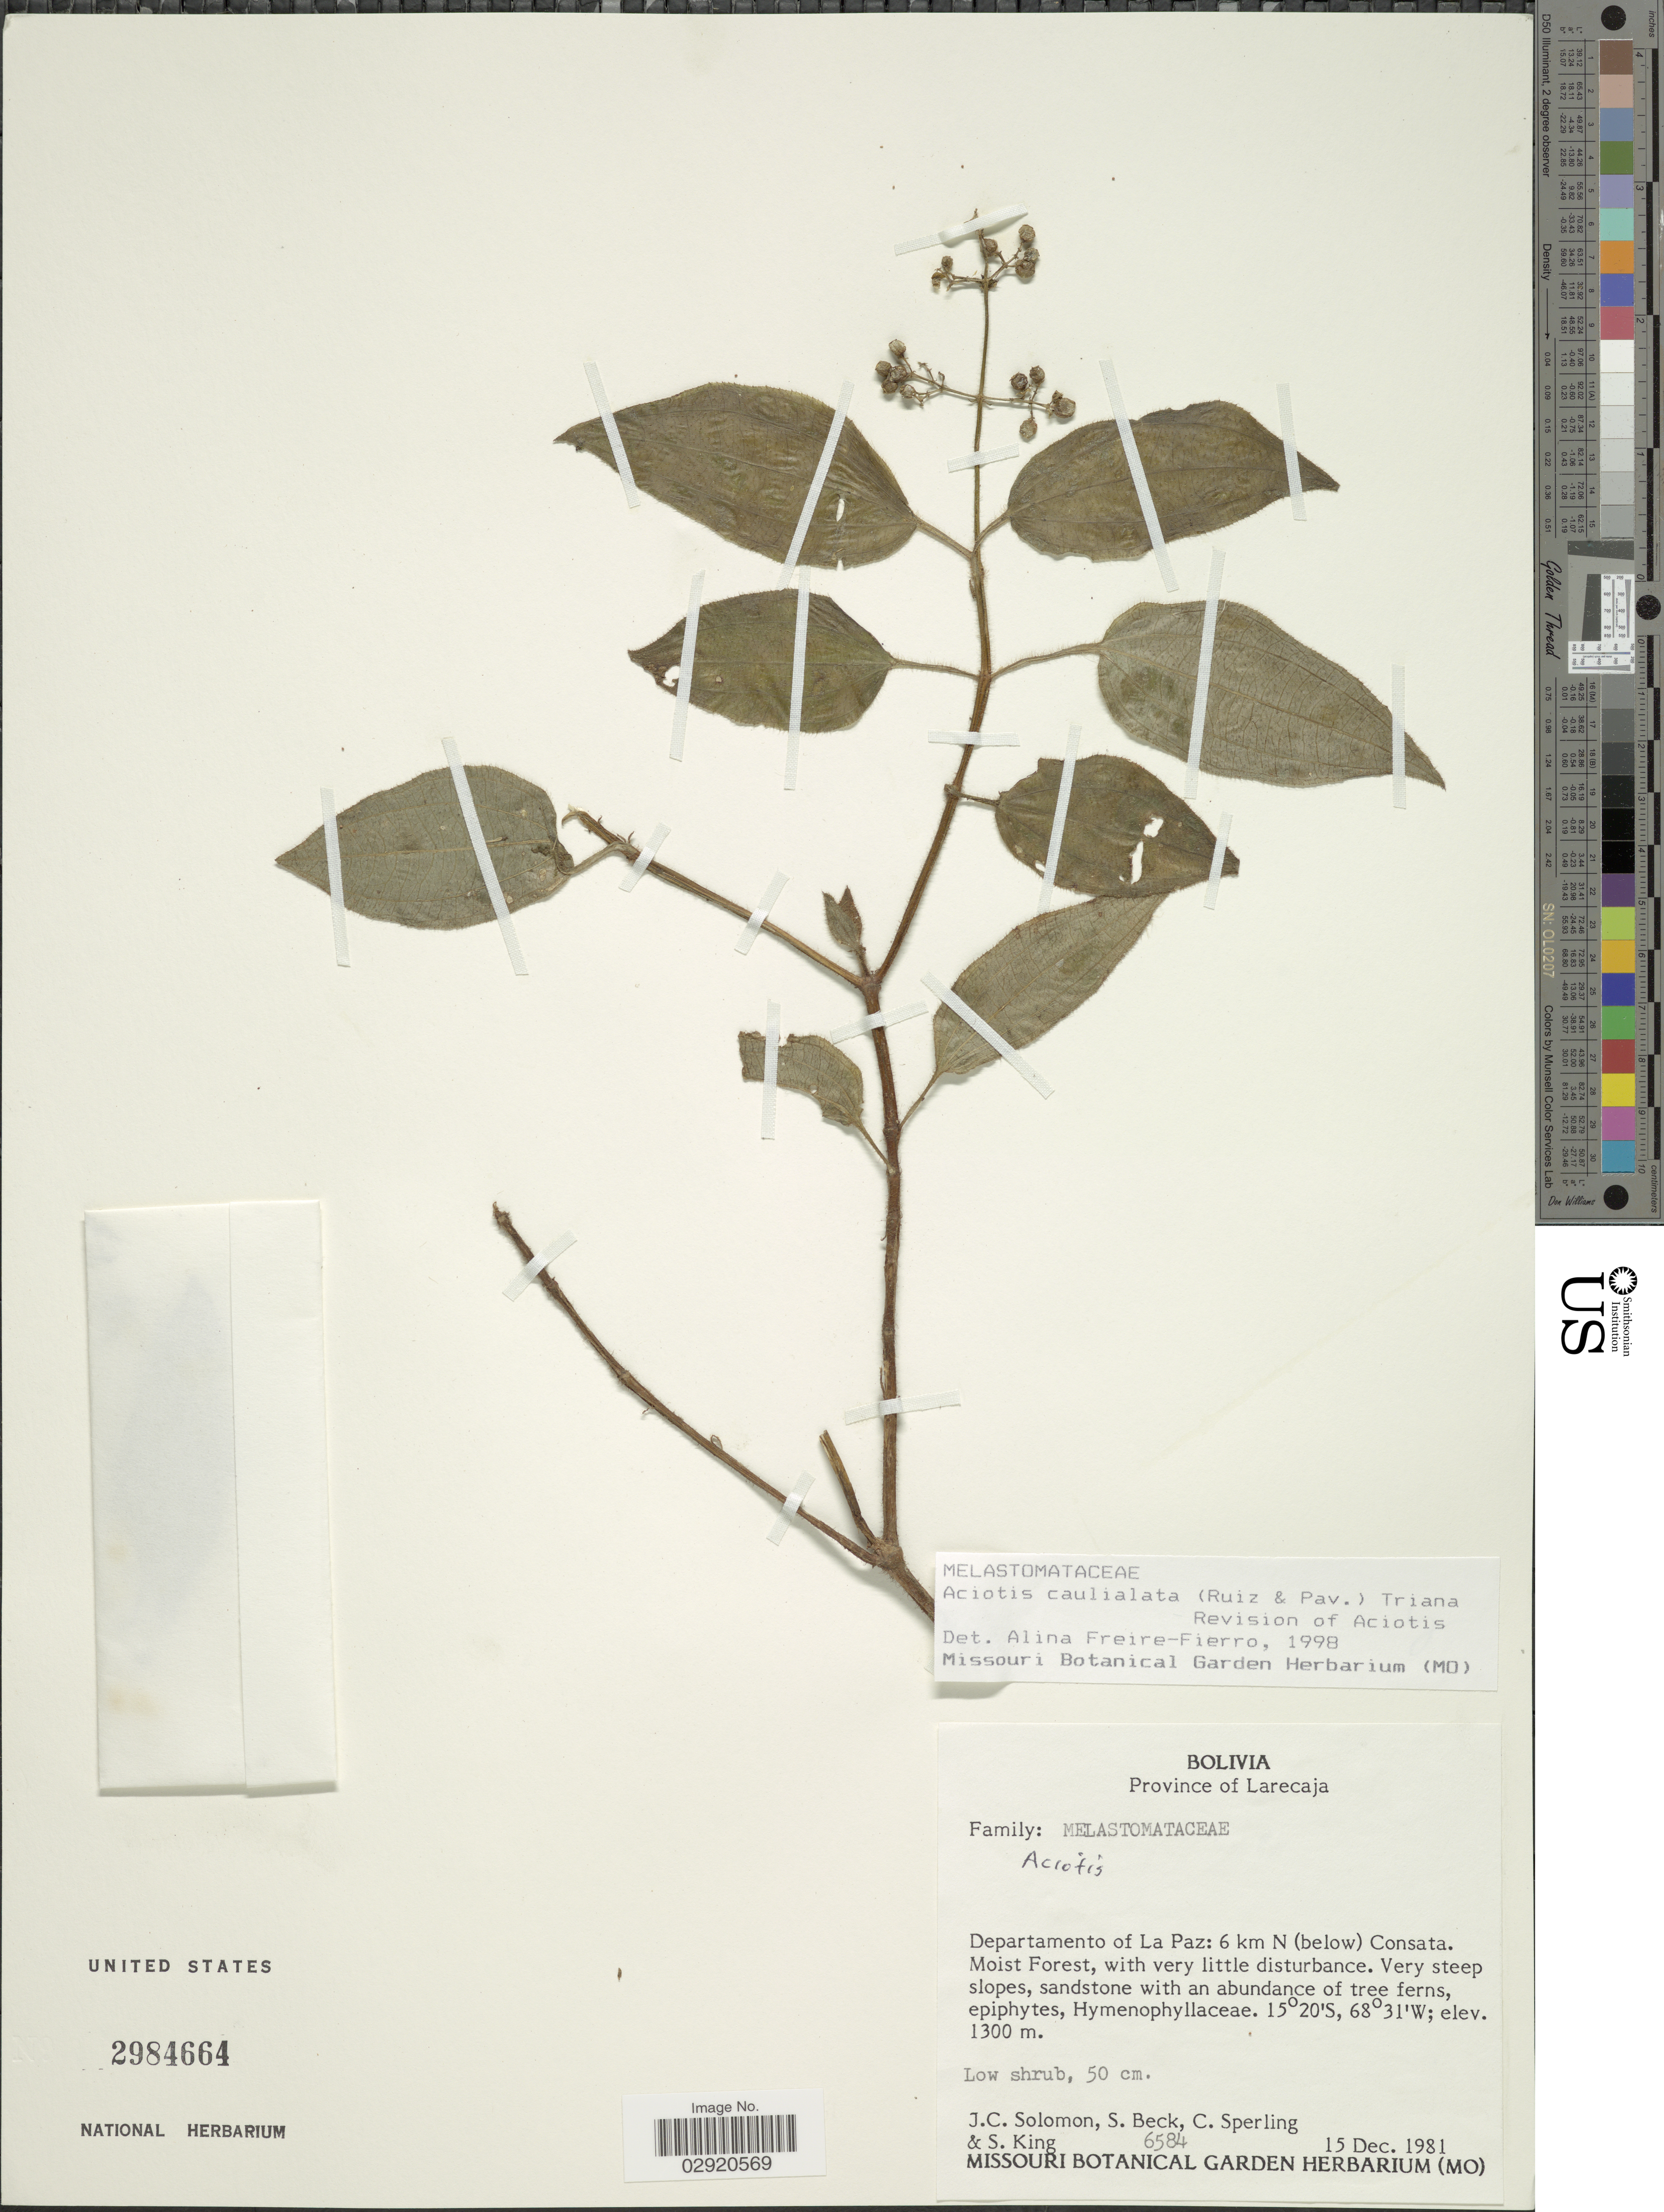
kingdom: Plantae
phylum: Tracheophyta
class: Magnoliopsida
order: Myrtales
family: Melastomataceae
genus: Aciotis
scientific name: Aciotis rubricaulis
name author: (Mart. ex DC.) Triana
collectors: J. C. Solomon, S. G. Beck, C. Sperling & S. King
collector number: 6584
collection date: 1981-12-15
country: Bolivia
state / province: La Paz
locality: Province of Larecaja. Departamento of La Paz: 6 km N (below) Consata.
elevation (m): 1300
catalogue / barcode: US 2984664